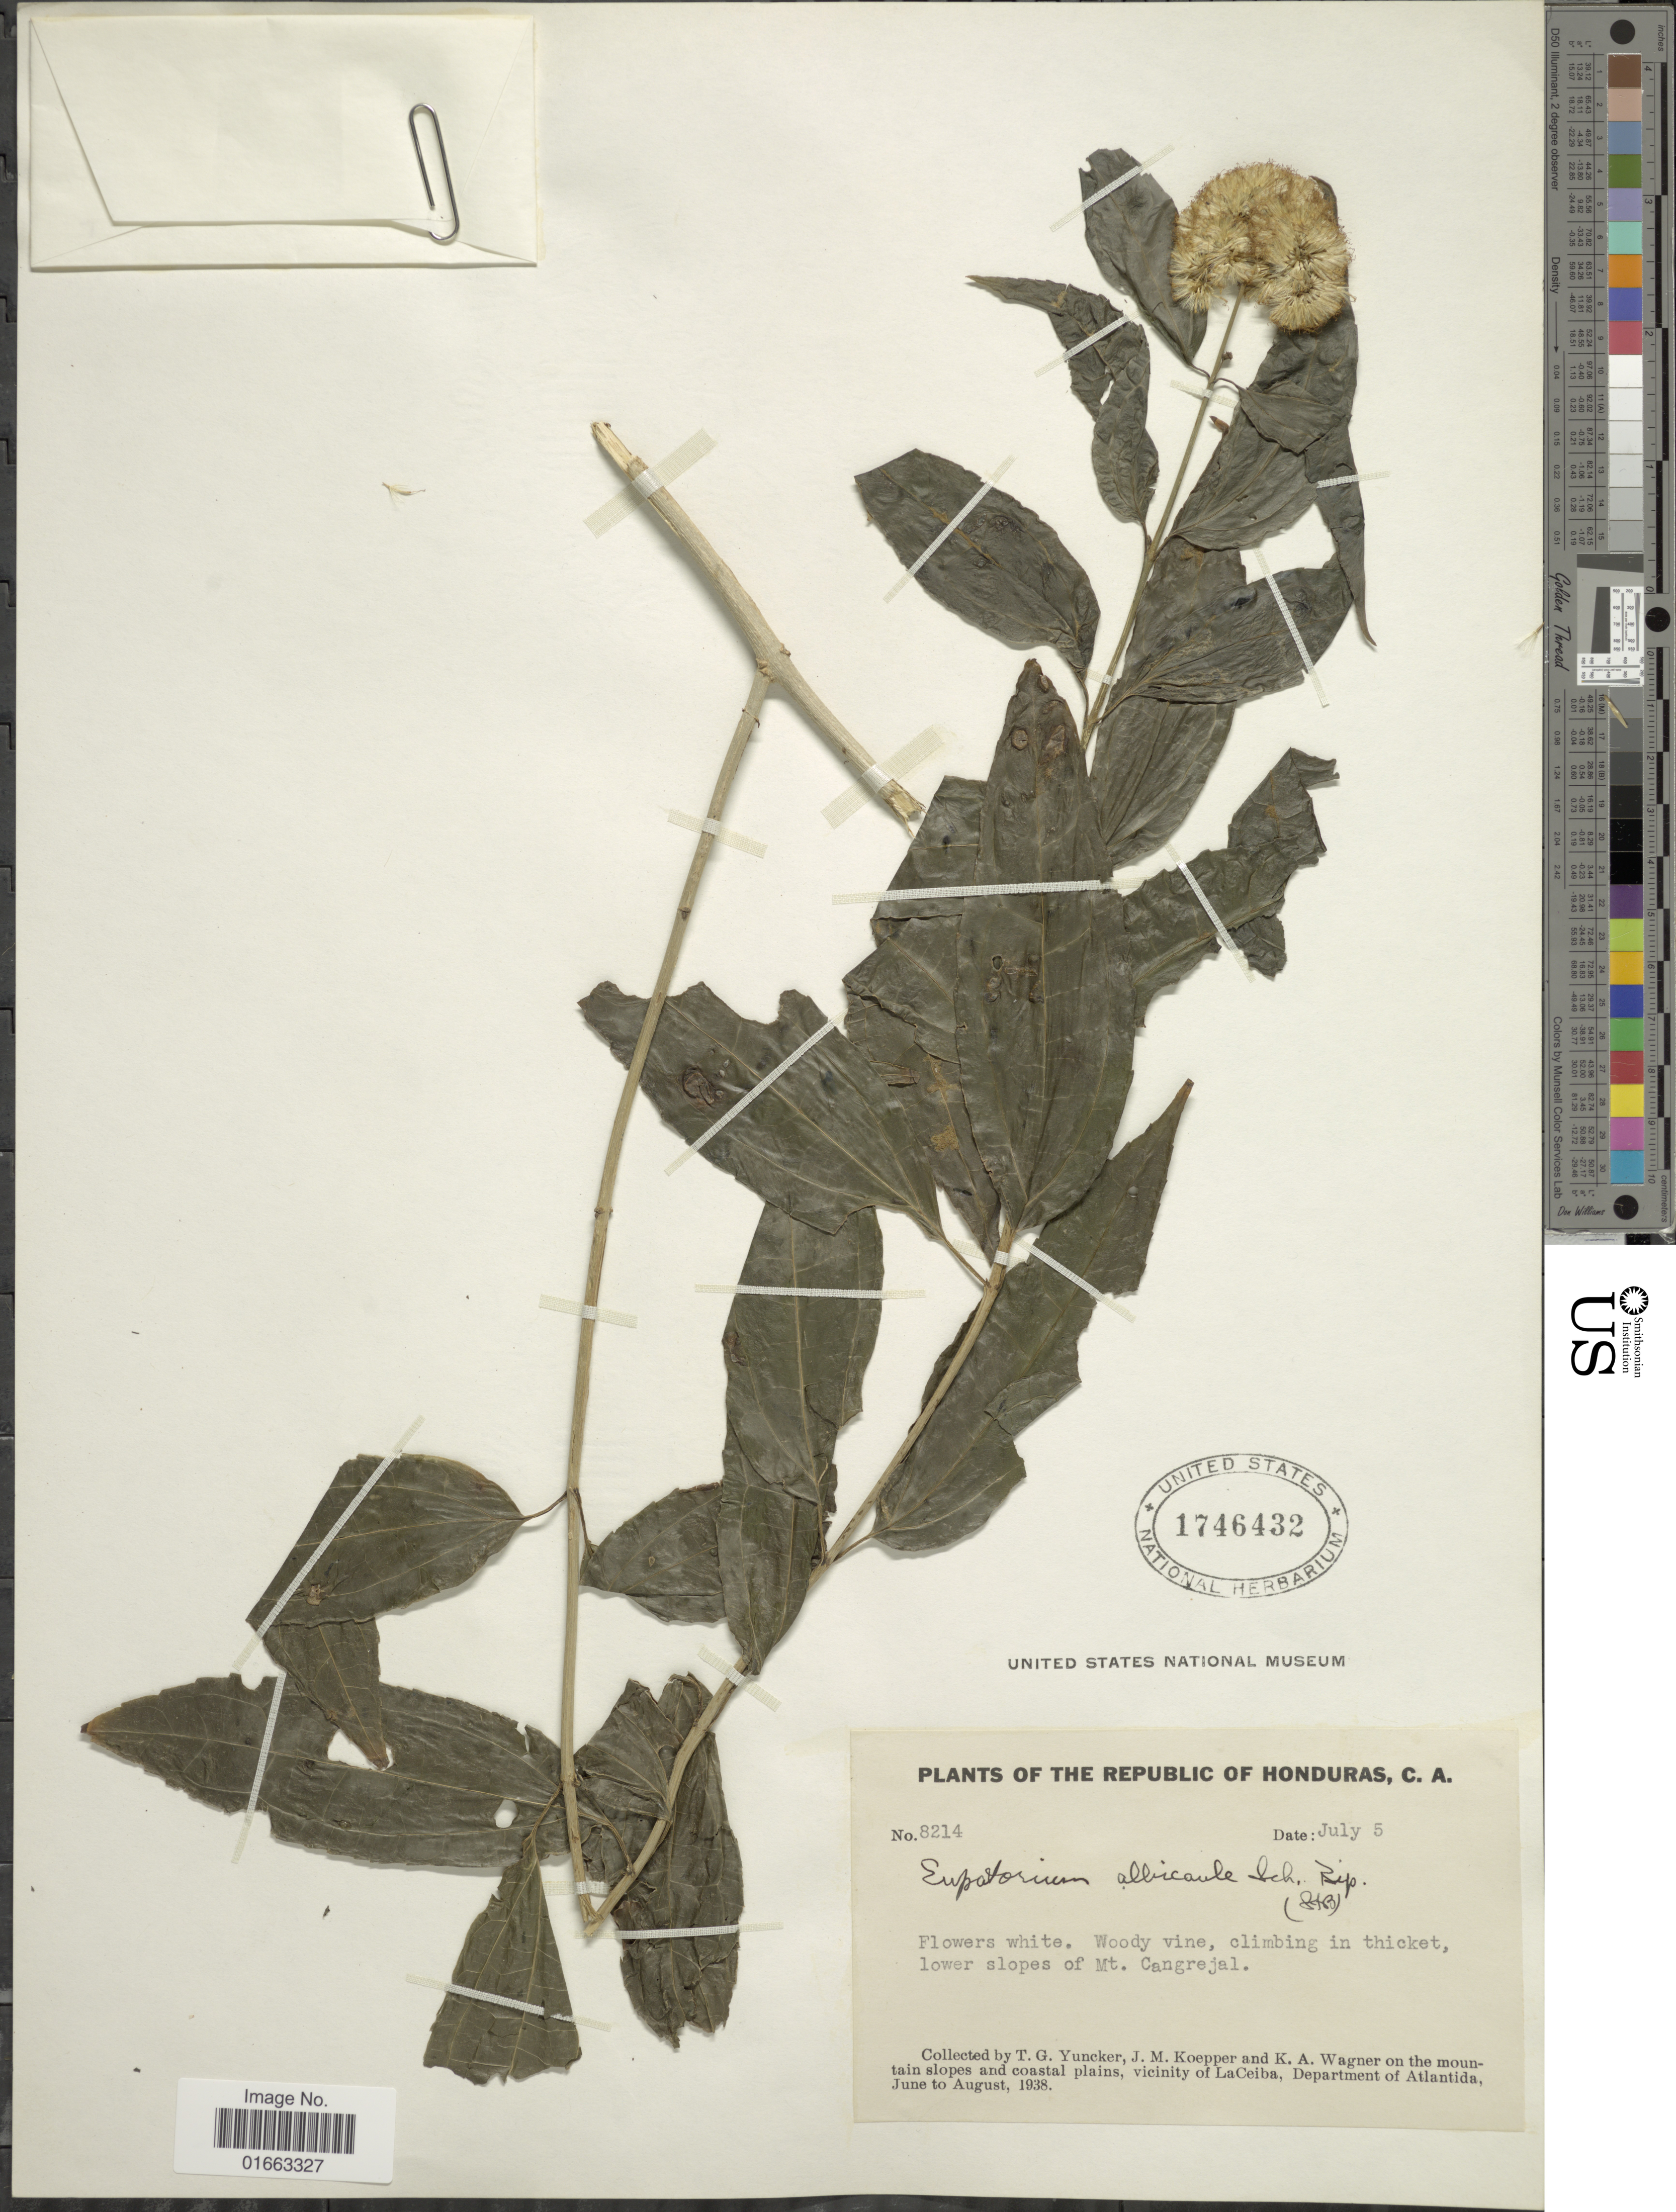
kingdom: Plantae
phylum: Tracheophyta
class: Magnoliopsida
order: Asterales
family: Asteraceae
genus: Koanophyllon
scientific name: Koanophyllon albicaule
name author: (Sch. Bip. ex Klatt) R.M. King & H. Rob.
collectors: T. G. Yuncker, J. M. Koepper & K. A. Wagner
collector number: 8214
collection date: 1938-07-05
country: Honduras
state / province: Atlántida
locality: Woody vine, climbing in thicket, lower slopes of Mt. Cangrejal, on the mountain slopes and coastal plans, vicinity of La Ceiba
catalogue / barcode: US 1746432